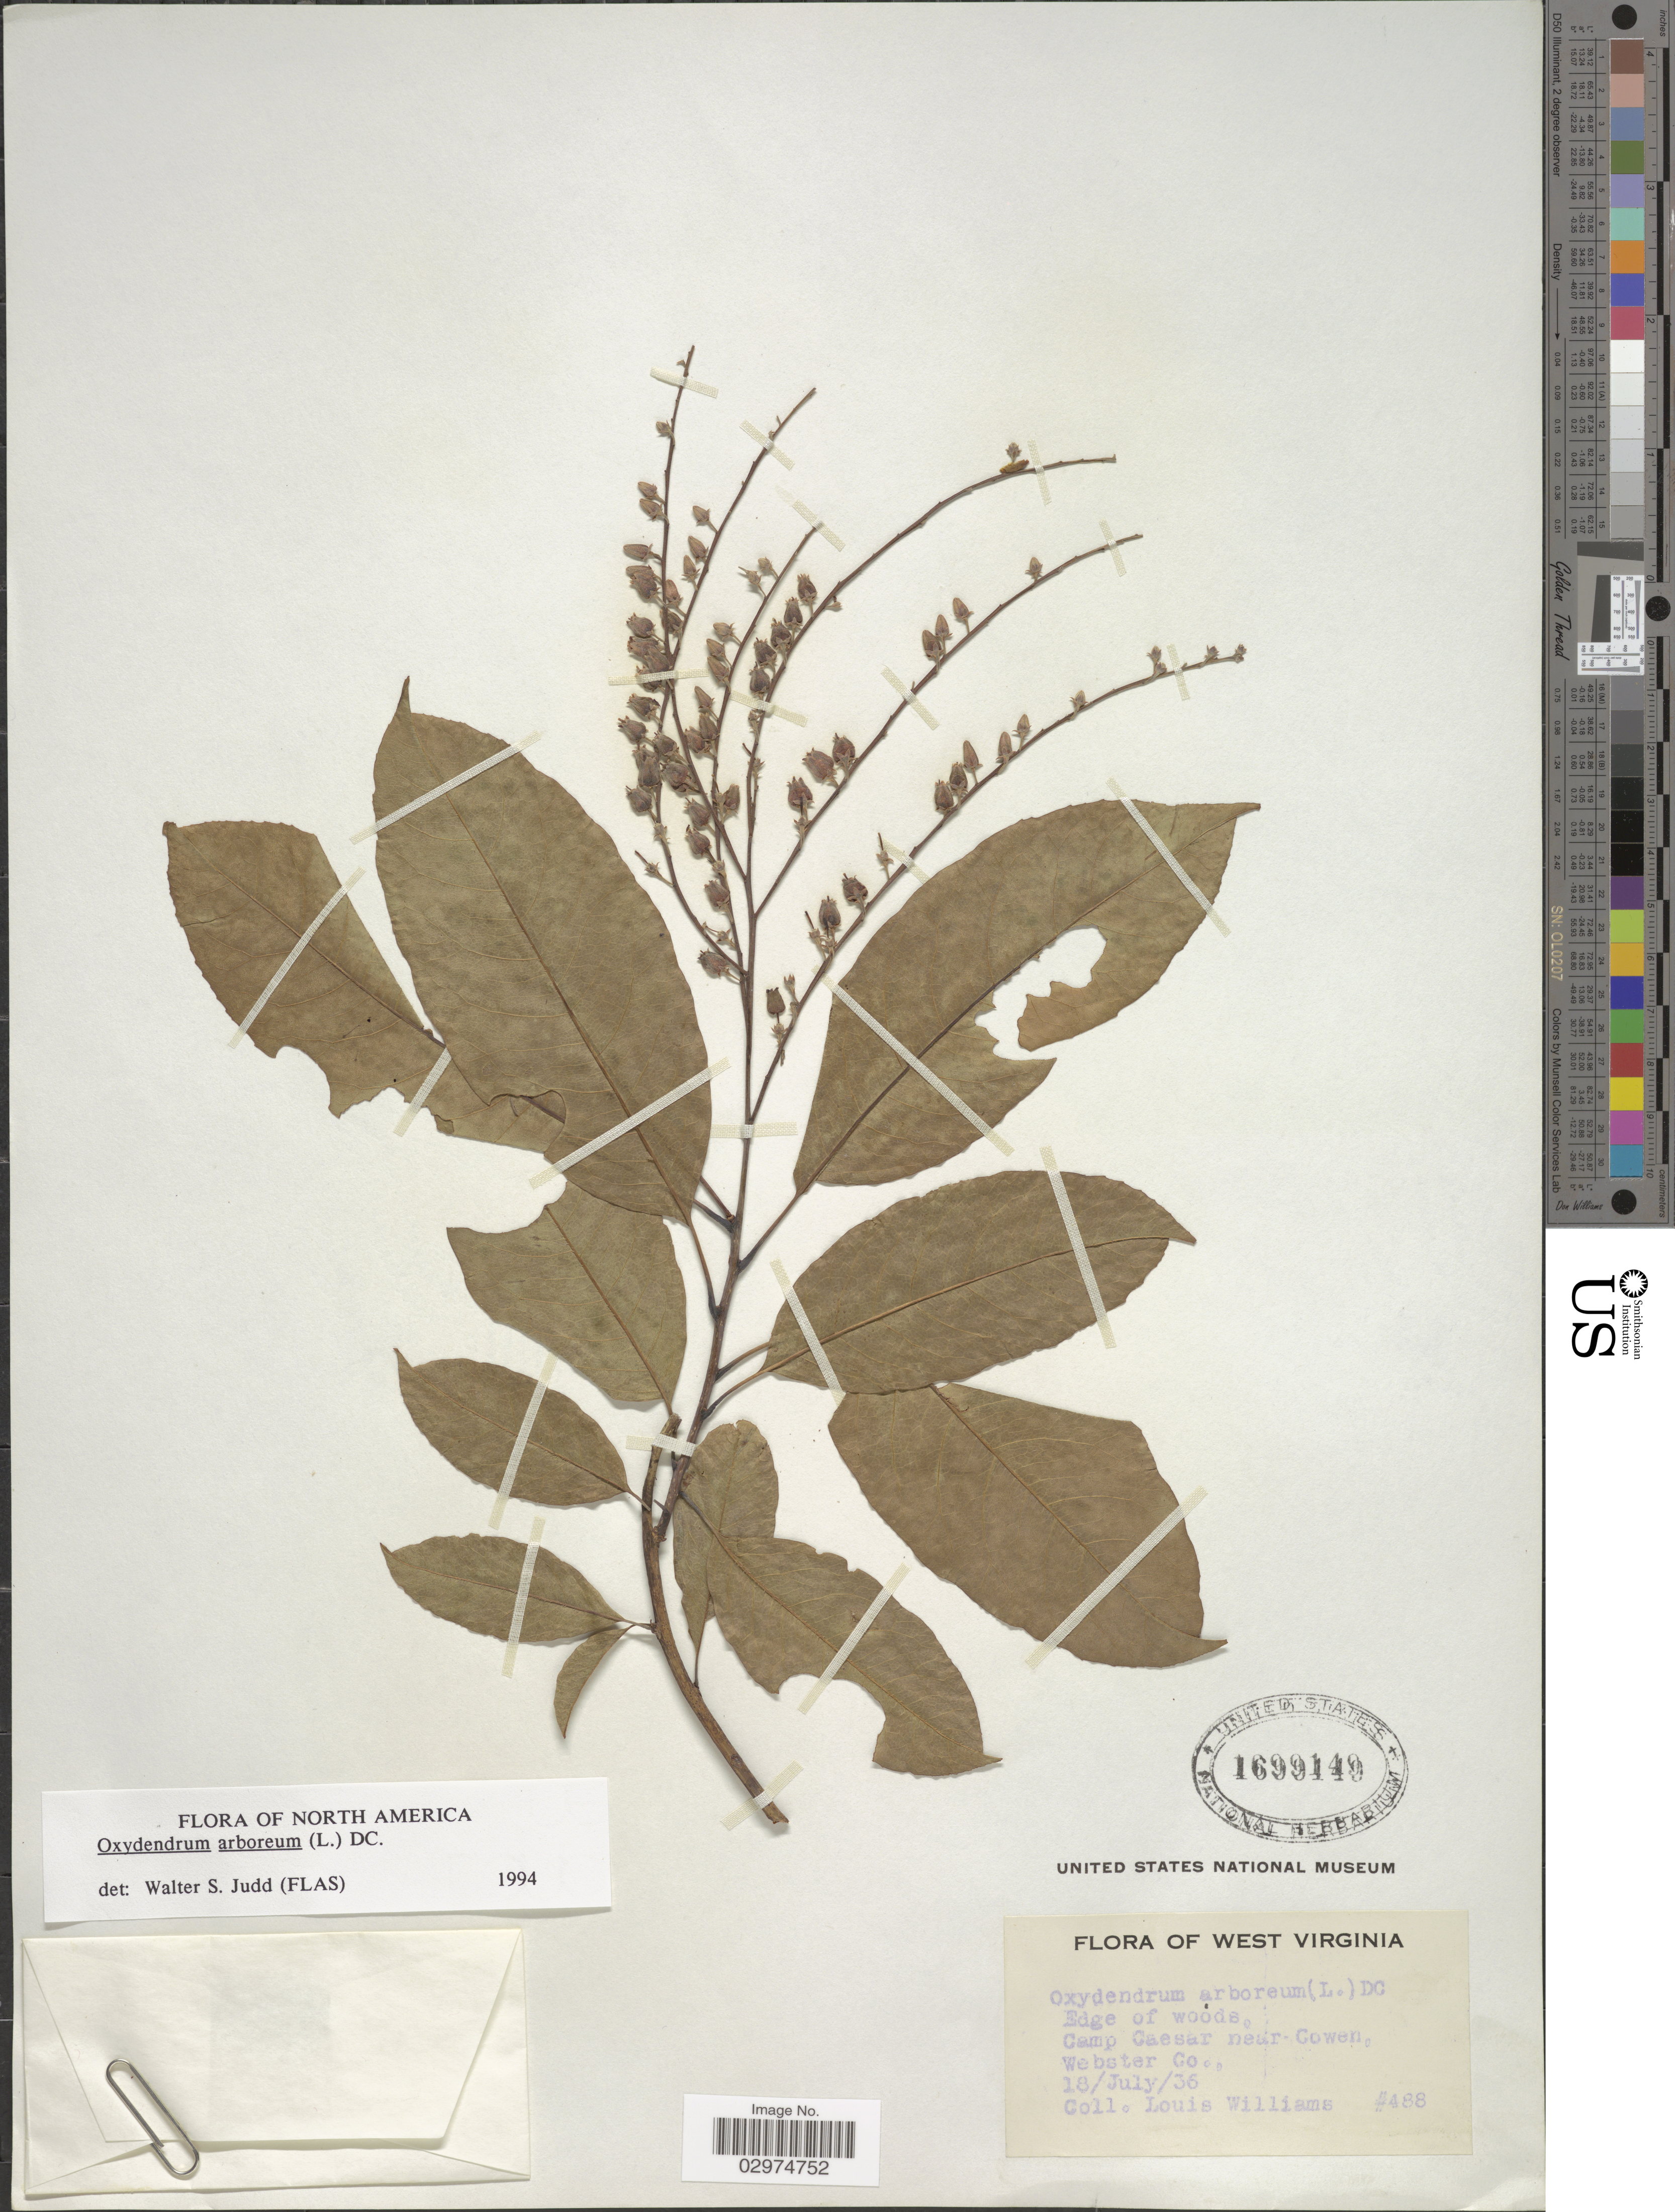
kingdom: Plantae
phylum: Tracheophyta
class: Magnoliopsida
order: Ericales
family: Ericaceae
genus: Oxydendrum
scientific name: Oxydendrum arboreum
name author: (L.) DC.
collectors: L. Williams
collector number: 488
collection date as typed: Transcribed d/m/y: 18/7/36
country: United States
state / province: West Virginia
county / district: Webster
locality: Camp Caesar near Gowen, Webster Co.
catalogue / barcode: US 1699149